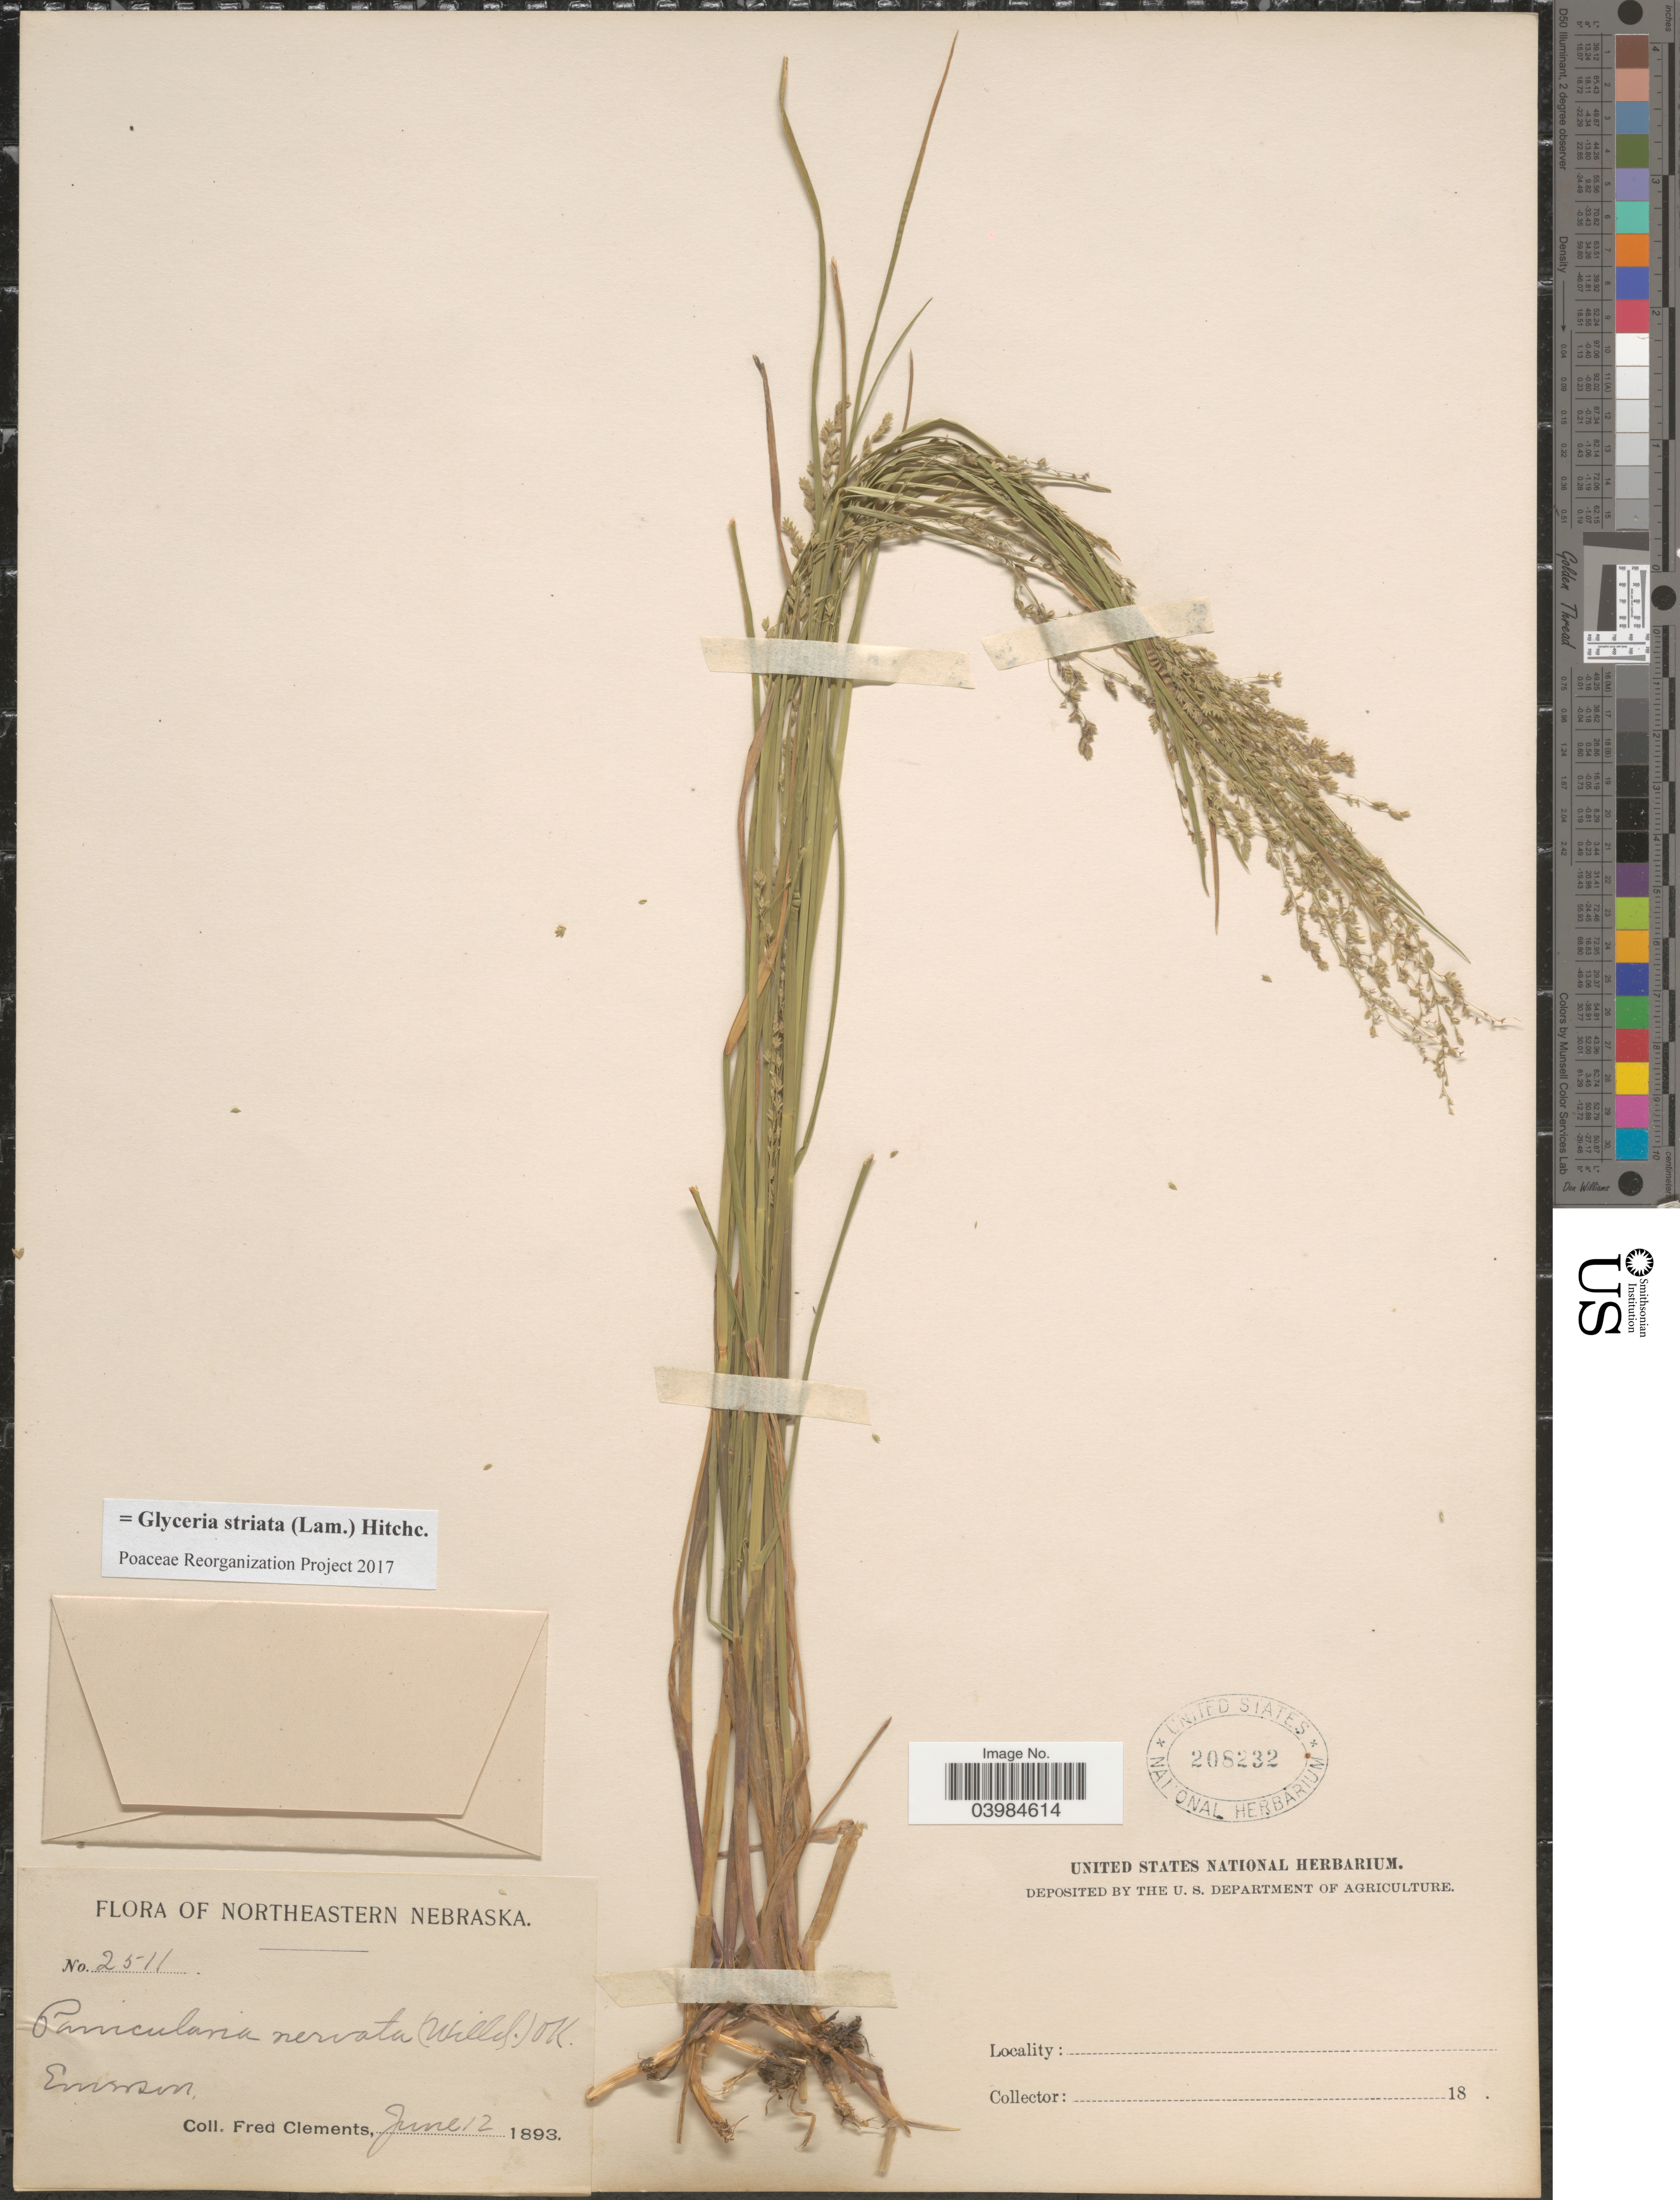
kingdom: Plantae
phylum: Tracheophyta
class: Liliopsida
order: Poales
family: Poaceae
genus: Glyceria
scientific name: Glyceria striata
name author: (Lam.) Hitchc.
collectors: F. Clements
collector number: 2511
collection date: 1893-06-12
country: United States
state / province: Nebraska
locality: Northeastern Nebraska. Emerson.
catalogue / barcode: US 208232